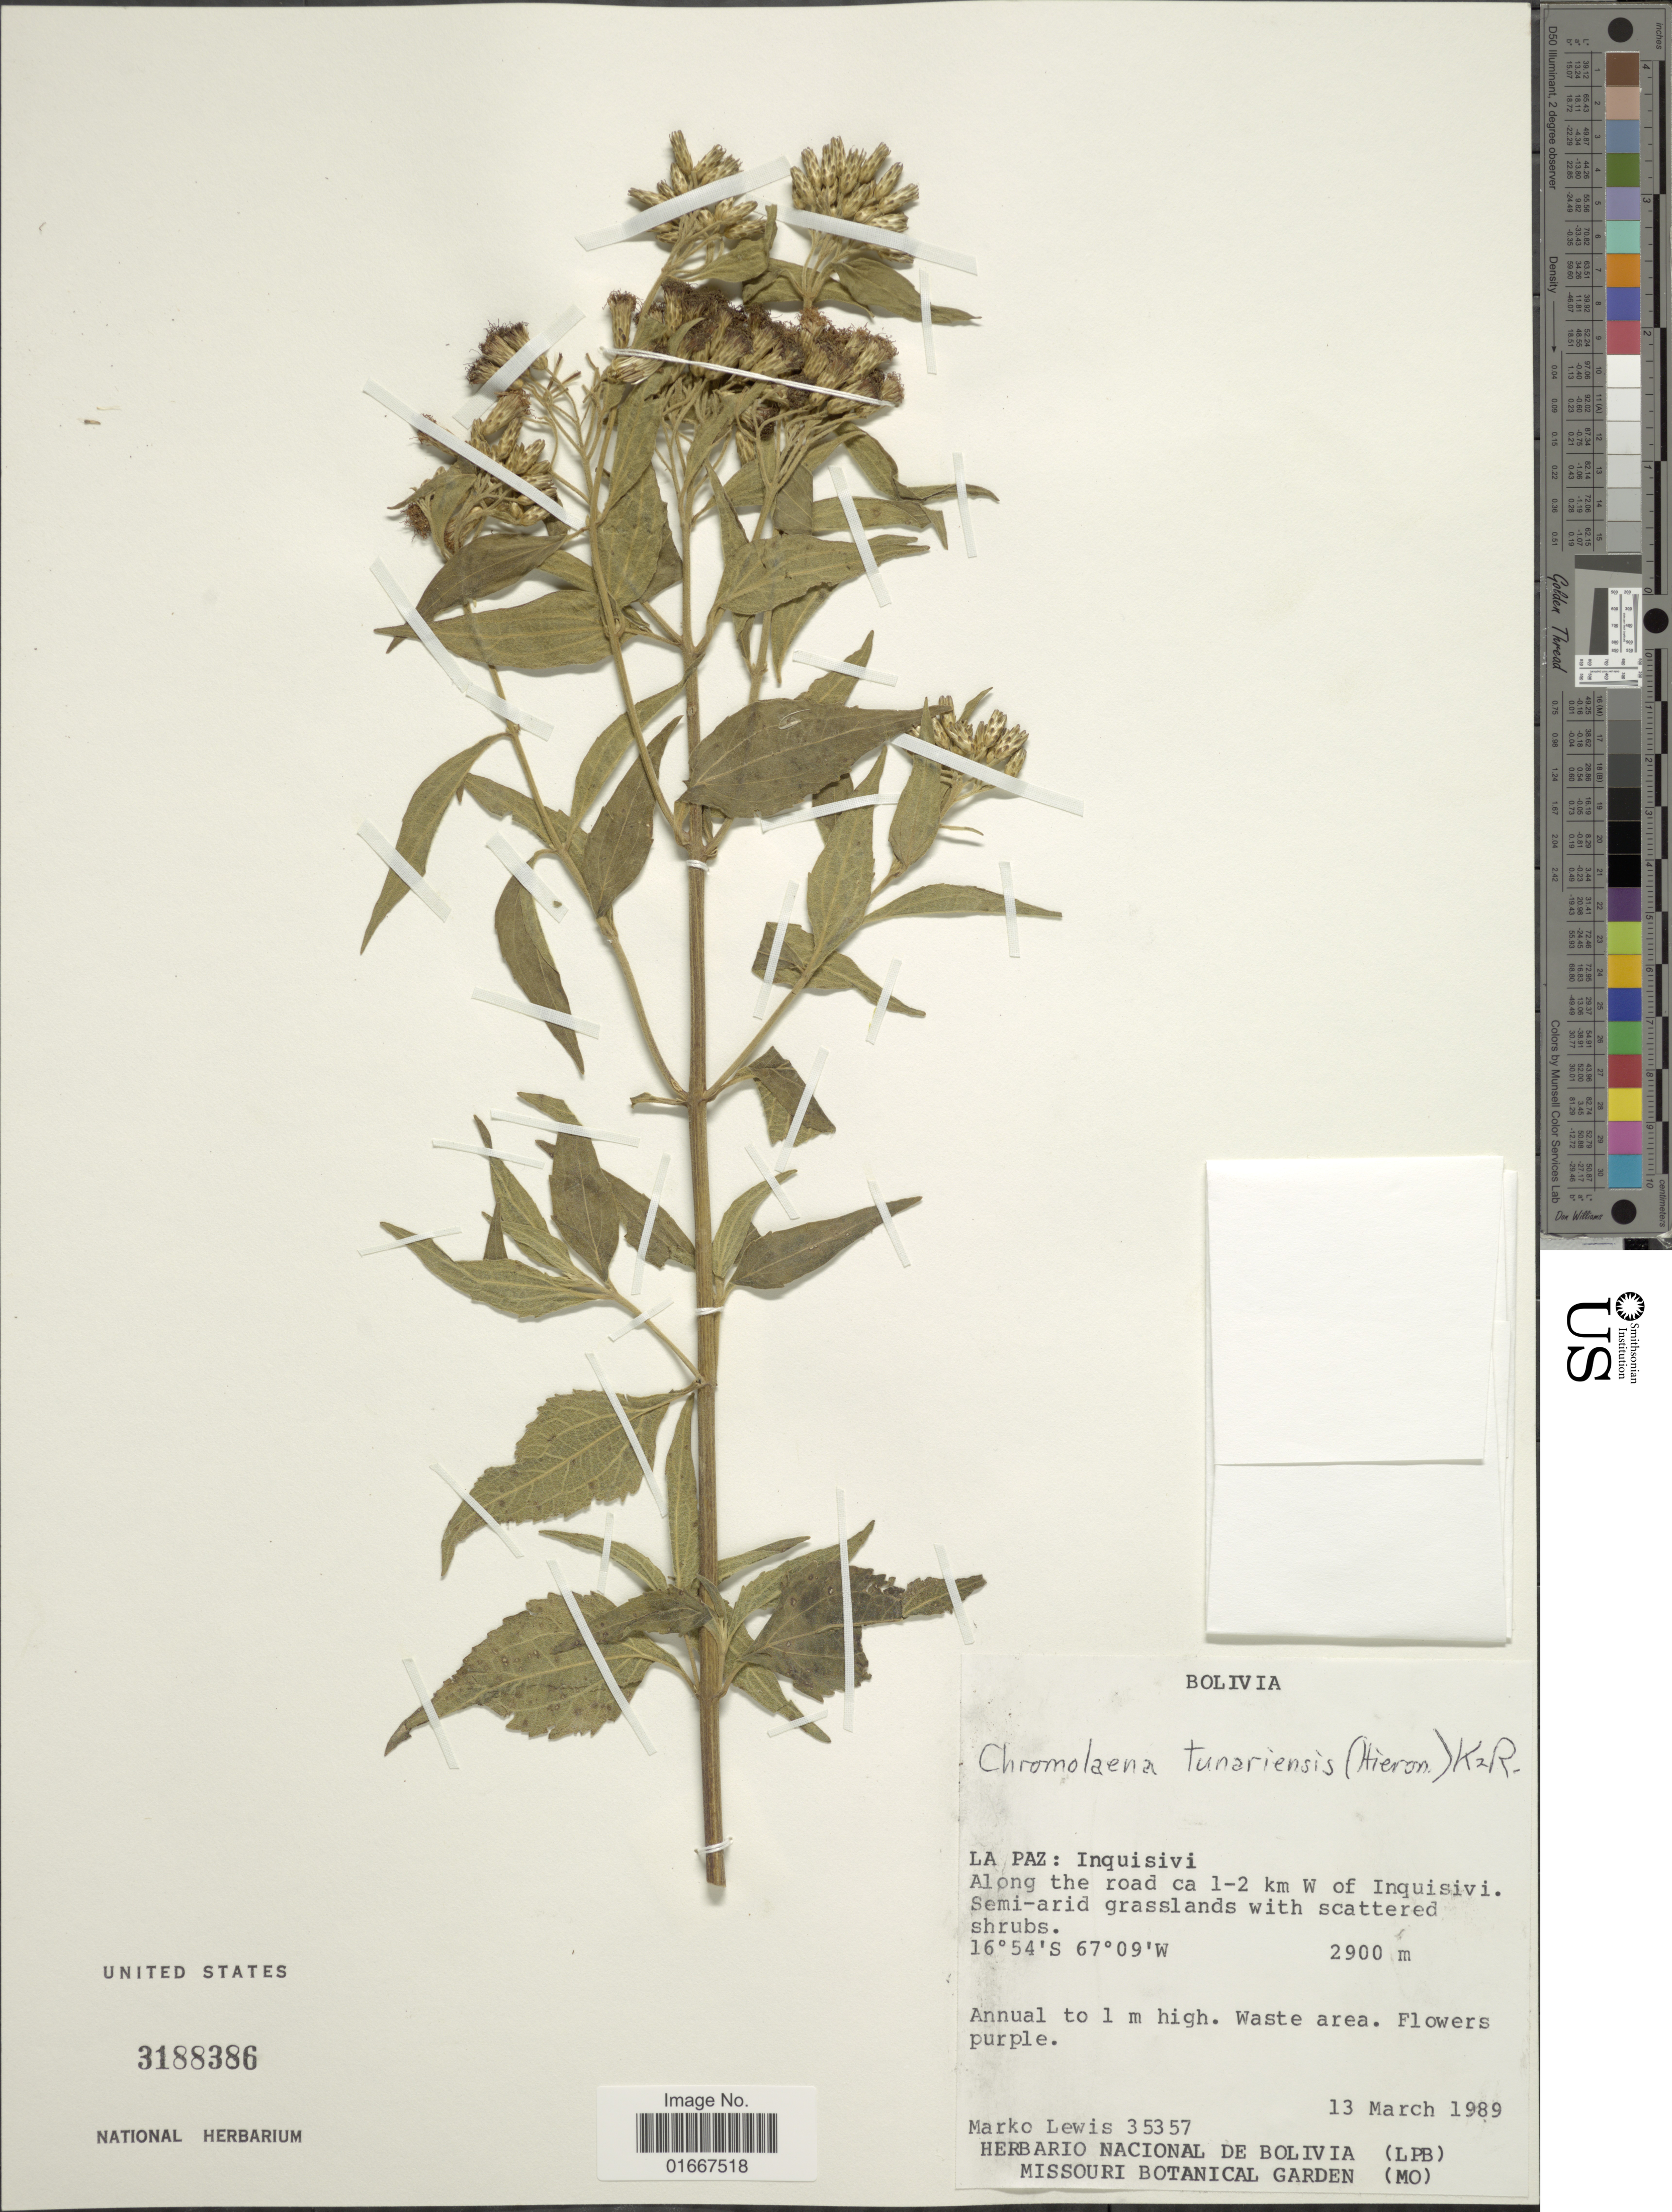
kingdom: Plantae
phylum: Tracheophyta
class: Magnoliopsida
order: Asterales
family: Asteraceae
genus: Chromolaena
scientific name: Chromolaena tunariensis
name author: (Hieron.) R.M. King & H. Rob.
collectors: M. A. Lewis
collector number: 35357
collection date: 1989-03-13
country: Bolivia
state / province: La Paz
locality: Inquisivi, Along the road ca 1-2 km W of Inquisivi.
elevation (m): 2900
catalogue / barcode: US 3188386